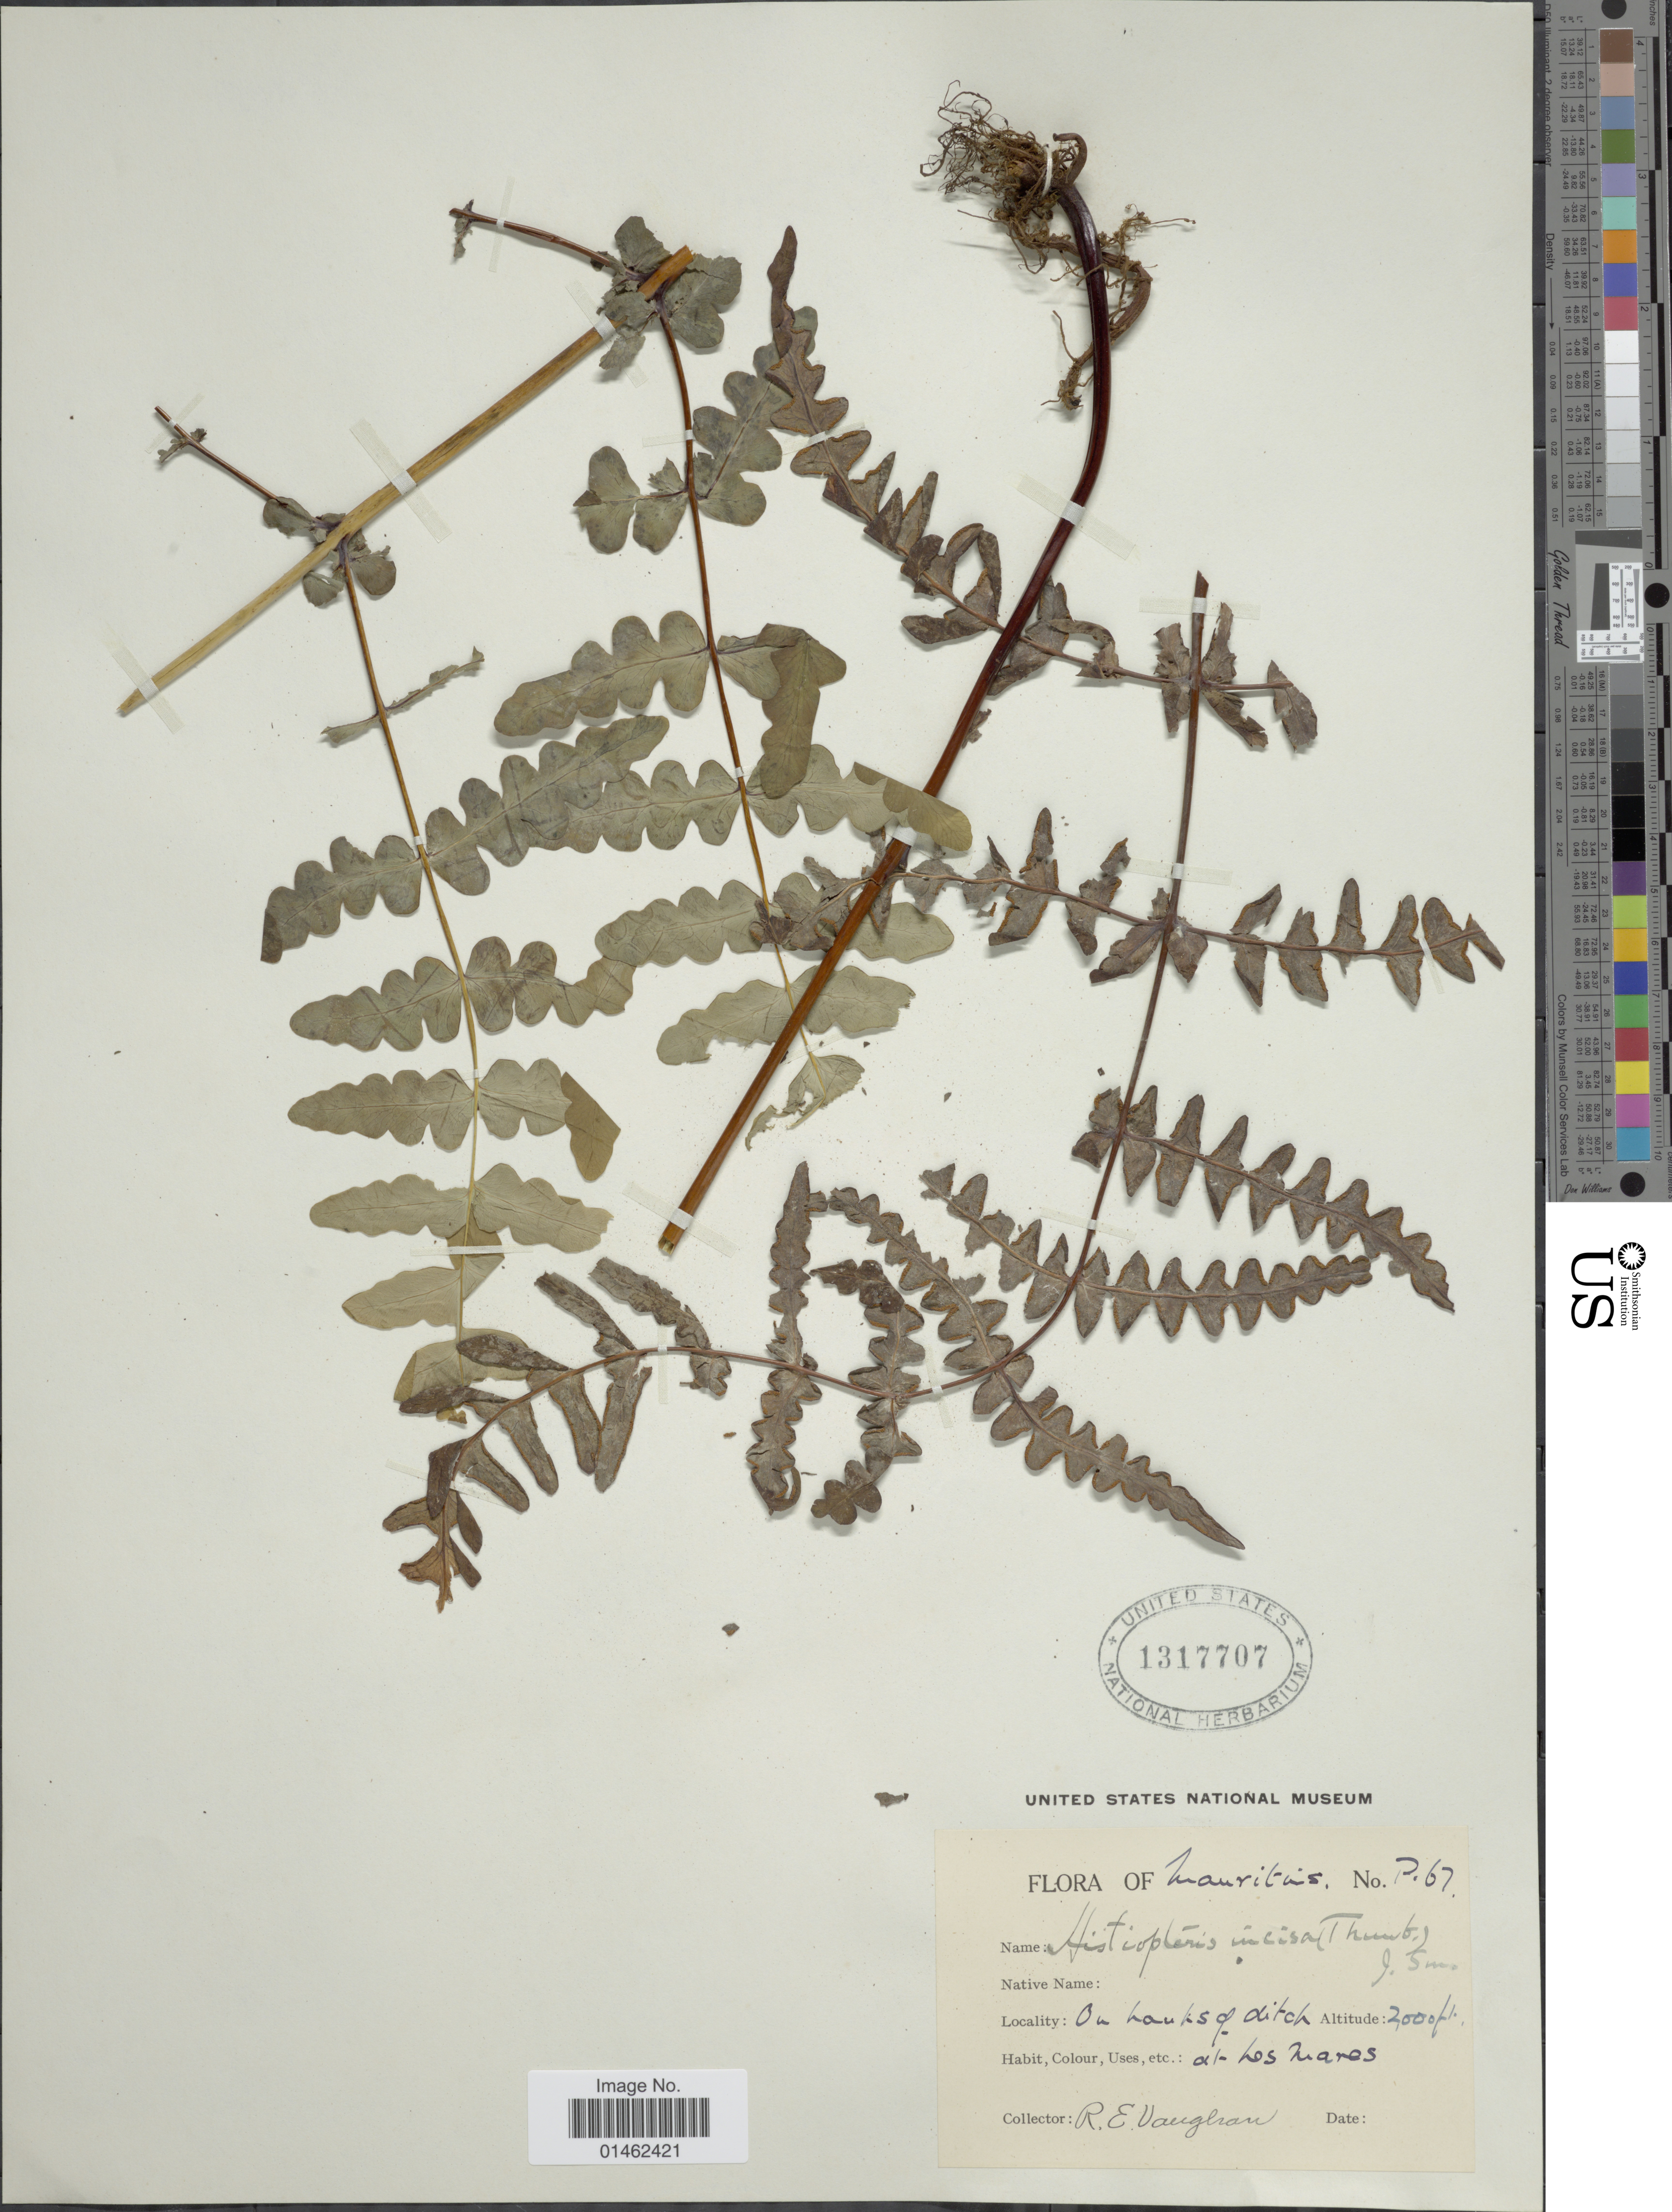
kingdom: Plantae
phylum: Tracheophyta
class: Polypodiopsida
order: Polypodiales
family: Dennstaedtiaceae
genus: Histiopteris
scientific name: Histiopteris incisa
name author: (Thunb.) J. Sm.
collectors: R. Vaughan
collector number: P. 67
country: Mauritius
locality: At Les Mares [interpreted]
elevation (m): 610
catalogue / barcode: US 1317707